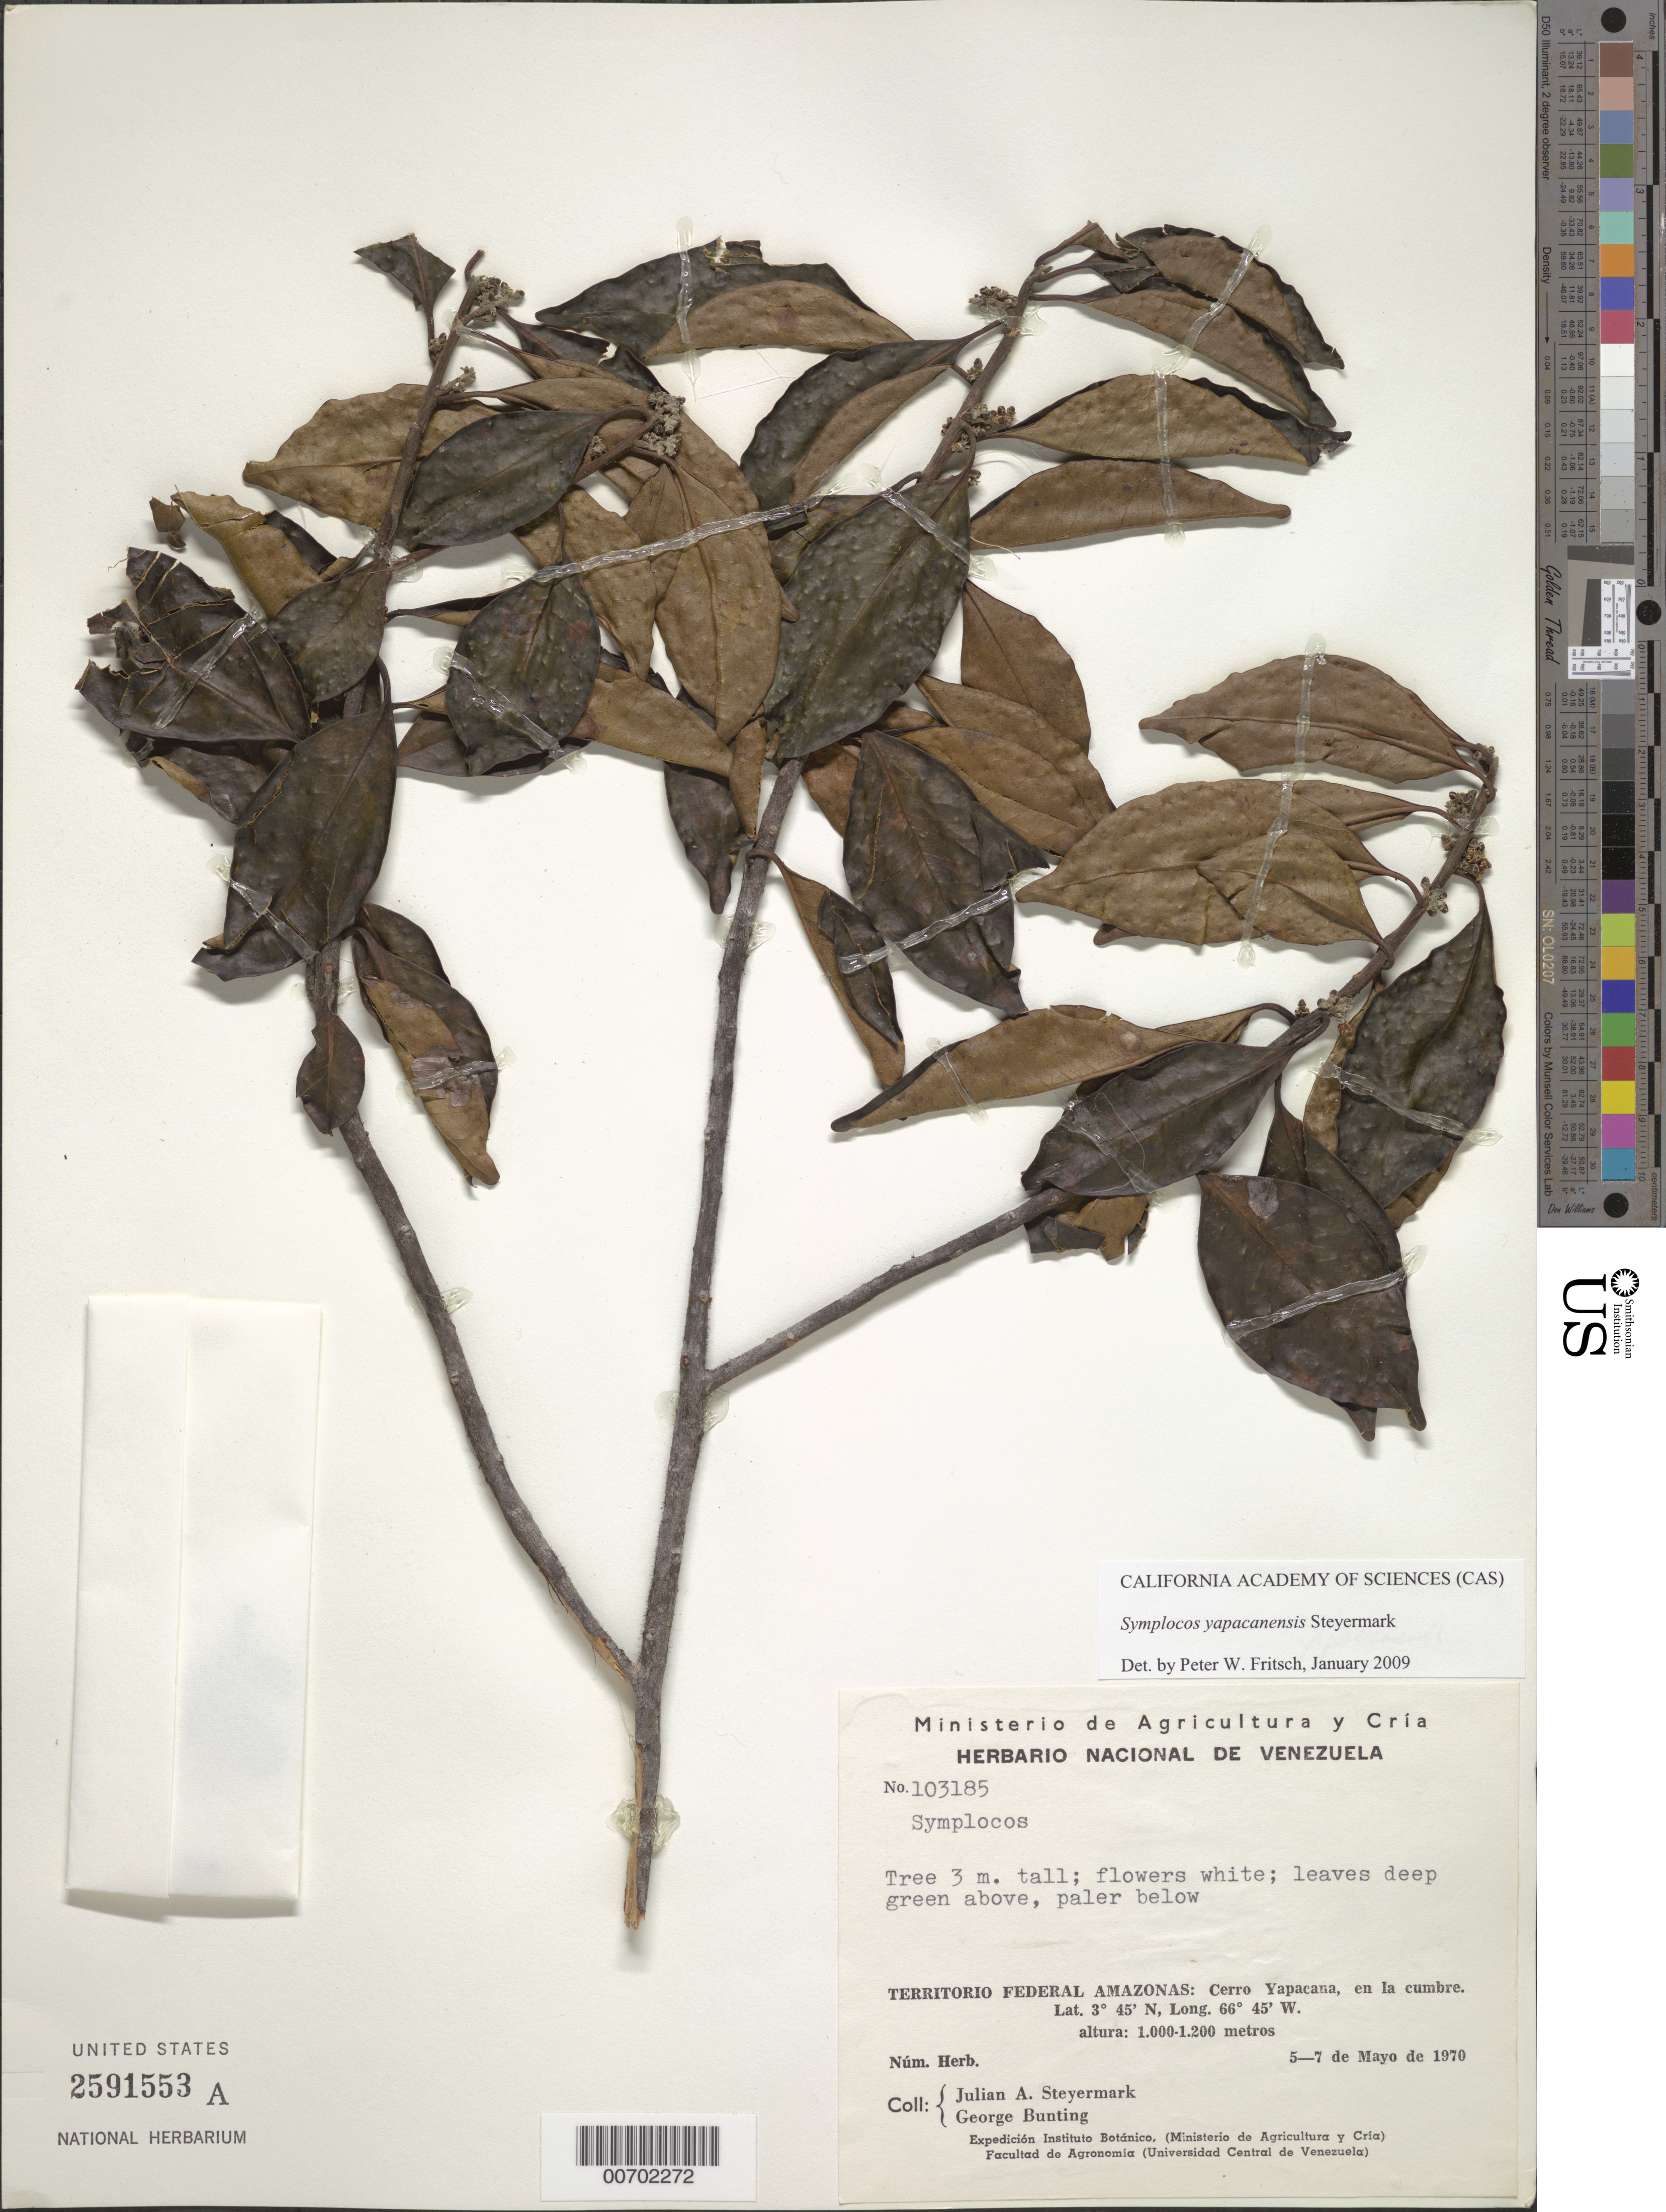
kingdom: Plantae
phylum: Tracheophyta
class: Magnoliopsida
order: Ericales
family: Symplocaceae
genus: Symplocos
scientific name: Symplocos sp.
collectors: J. Steyermark & G. S. Bunting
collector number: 103185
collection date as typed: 5-May-70 to 7-May-70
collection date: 1970-05-05/1970-05-07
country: Venezuela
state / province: Amazonas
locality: Cerro Yapacána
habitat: Summit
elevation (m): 1000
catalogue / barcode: US 2591553A